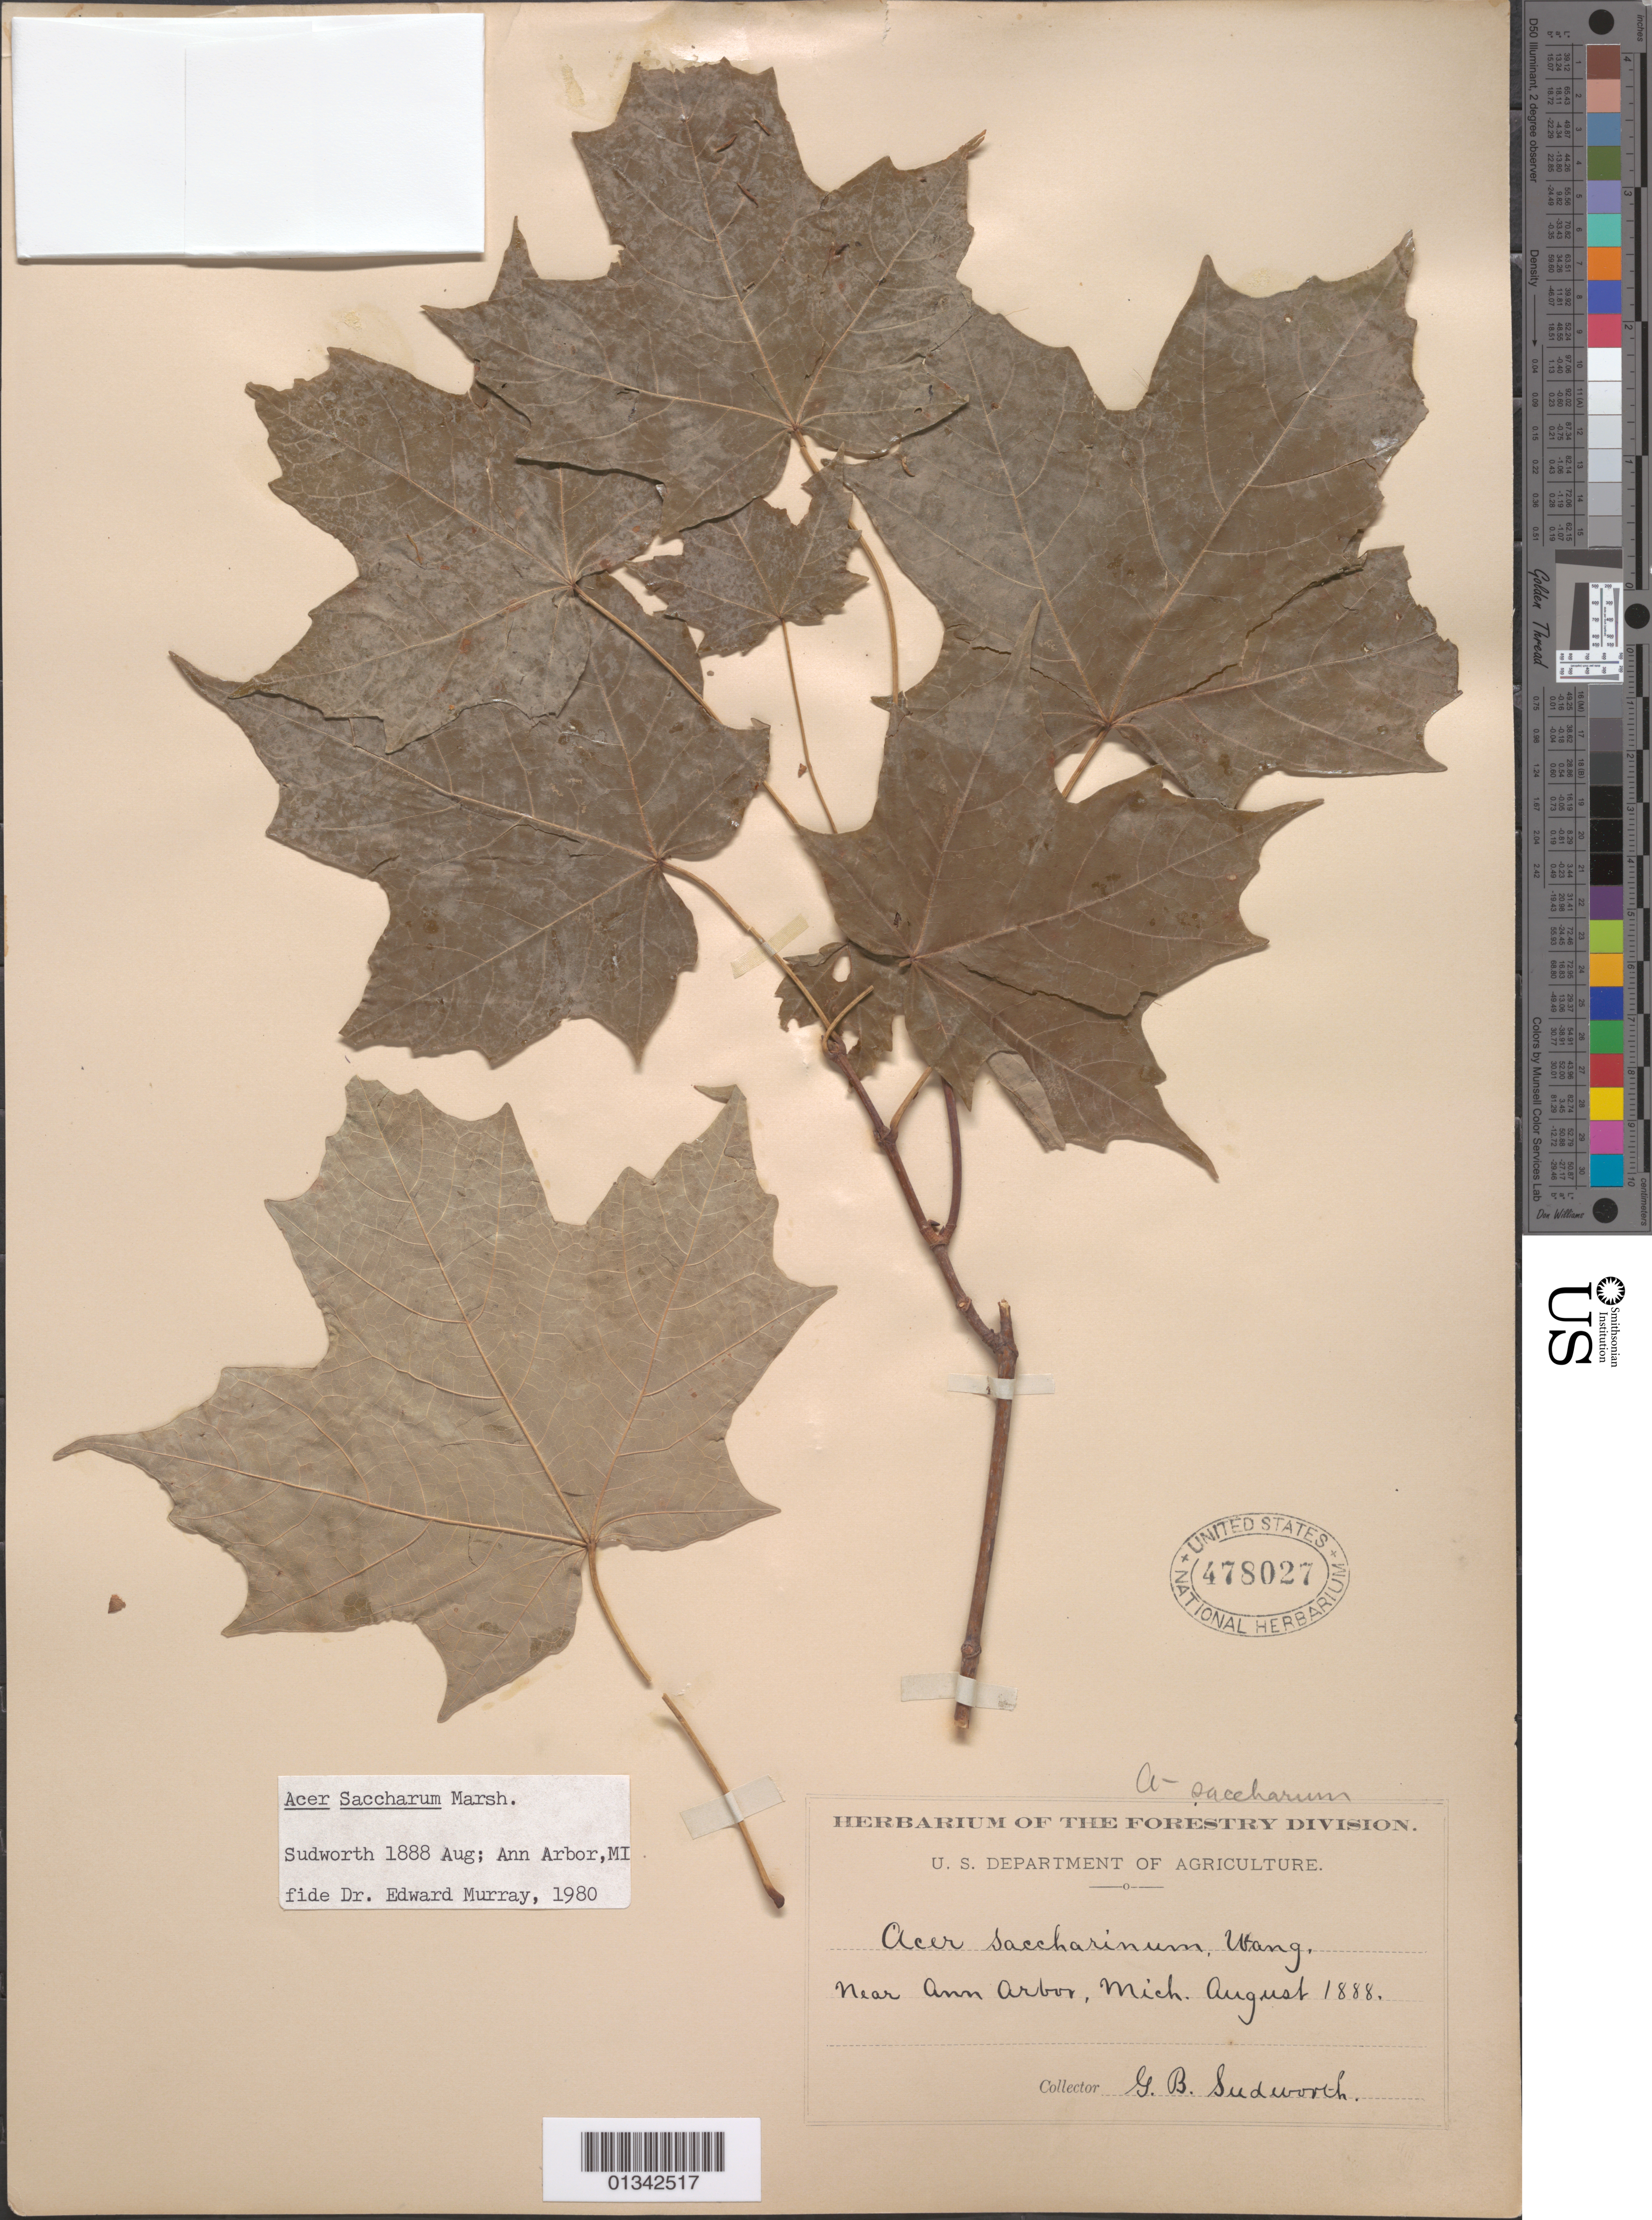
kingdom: Plantae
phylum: Tracheophyta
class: Magnoliopsida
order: Sapindales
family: Sapindaceae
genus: Acer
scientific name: Acer saccharum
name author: Marshall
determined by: Murray, Edward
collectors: G. B. Sudworth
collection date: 1888-08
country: United States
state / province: Michigan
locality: Ann Arbor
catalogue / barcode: US 478027